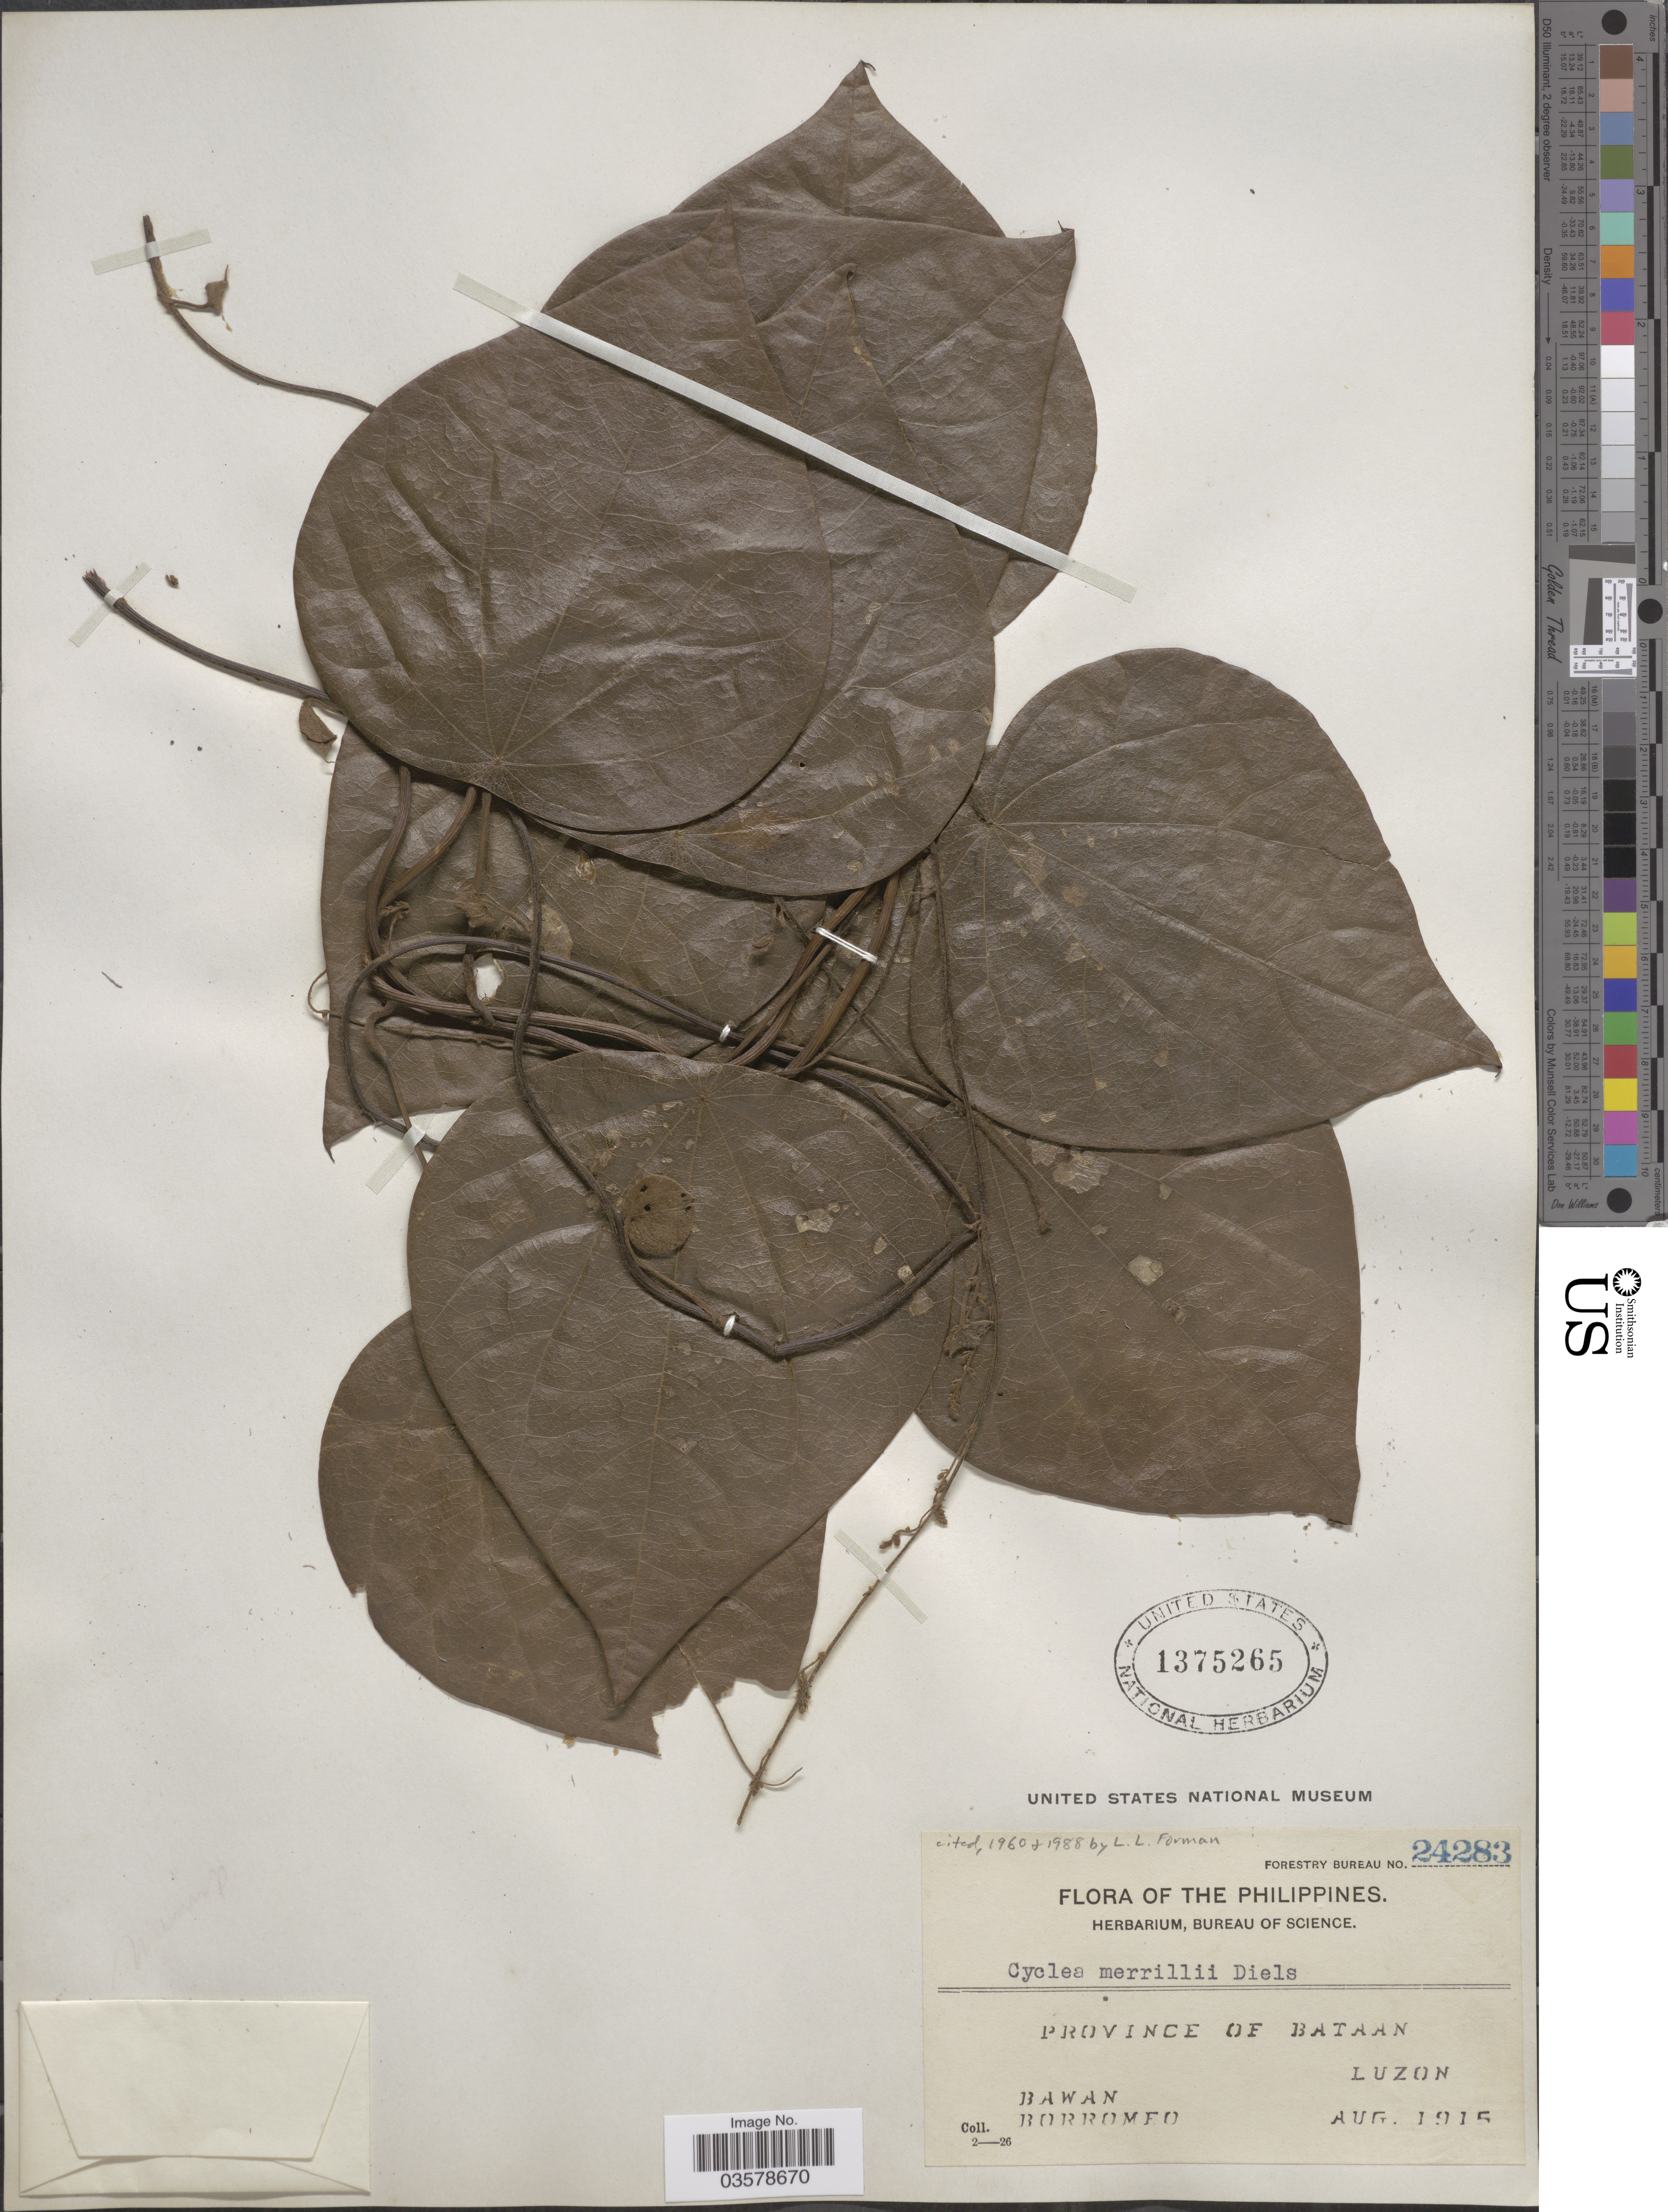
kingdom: Plantae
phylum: Tracheophyta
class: Magnoliopsida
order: Ranunculales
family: Menispermaceae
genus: Cyclea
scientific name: Cyclea merrillii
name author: Diels in Engl.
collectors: Bawan & -. Borromeo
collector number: Forestry Bureau 24283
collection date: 1915-08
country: Philippines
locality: Province of Bataan. Luzon.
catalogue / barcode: US 1375265